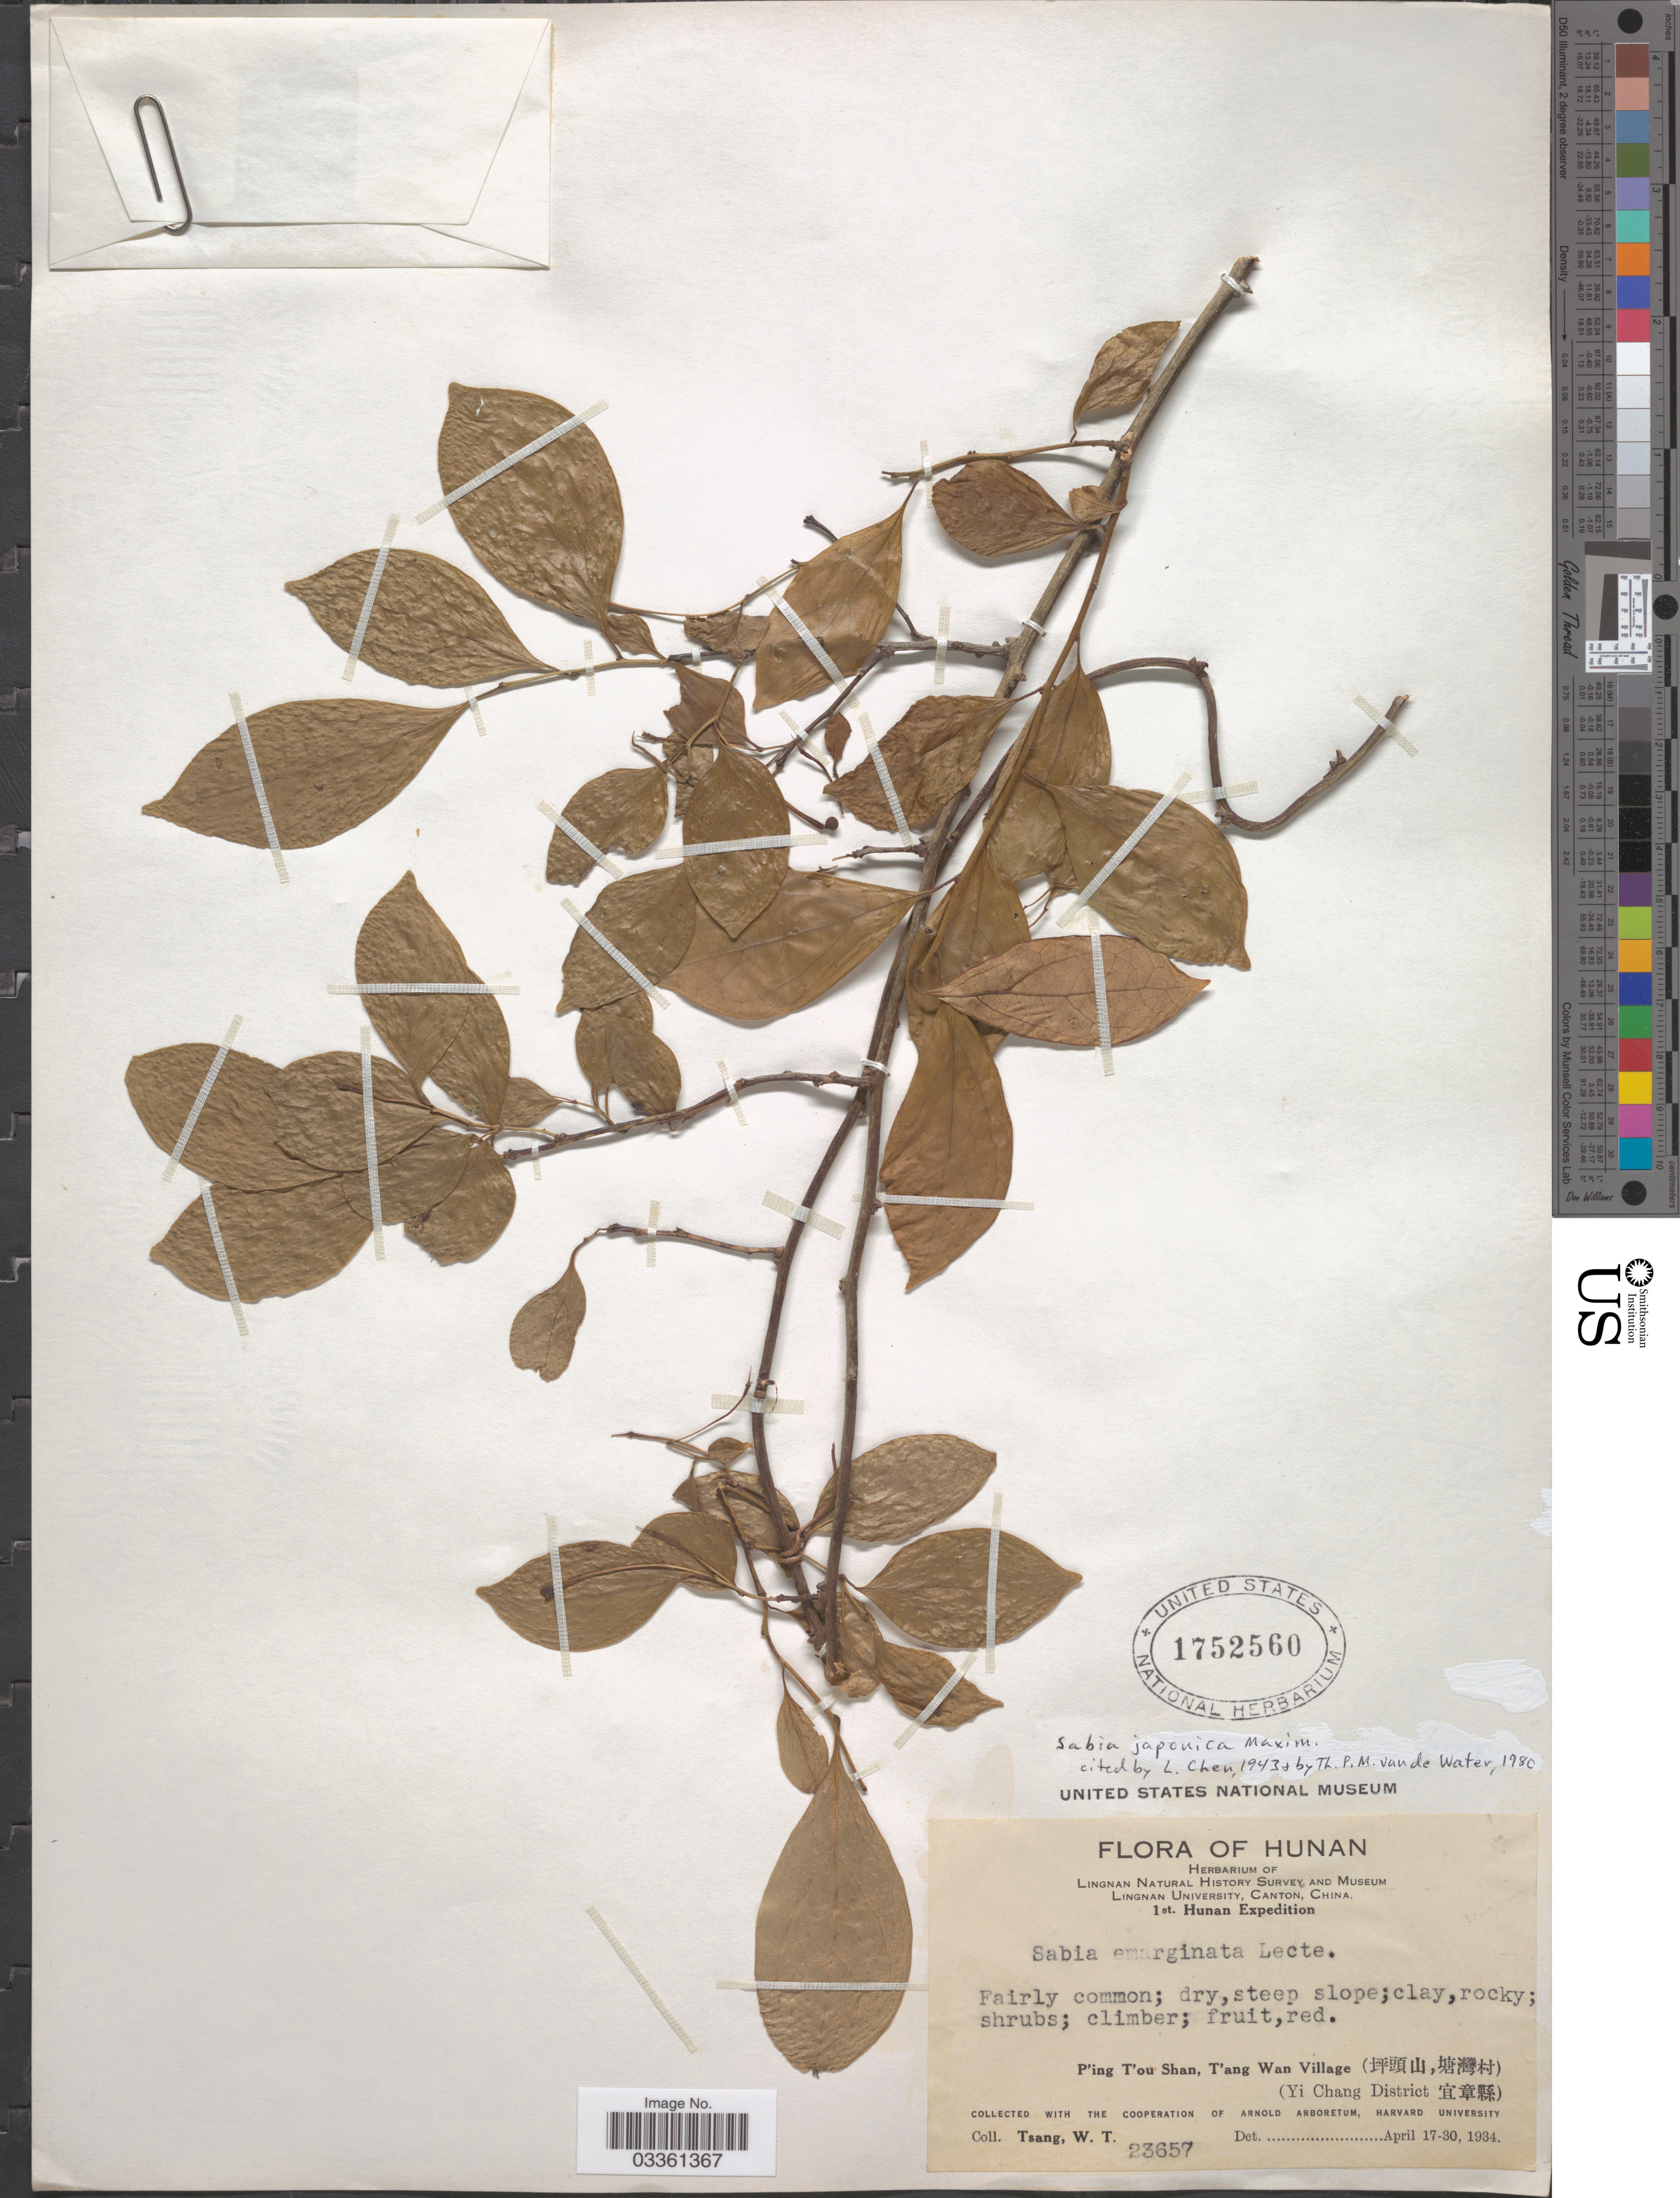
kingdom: Plantae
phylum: Tracheophyta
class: Magnoliopsida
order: Proteales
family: Sabiaceae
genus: Sabia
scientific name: Sabia japonica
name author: Maxim.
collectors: W. T. Tsang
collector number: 23657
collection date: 1934-04-17/1934-04-30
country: China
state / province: Hunan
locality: P'ing T'ou Shan, T'ang Wan Village (X), (Yi Chang District X).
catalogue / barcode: US 1752560